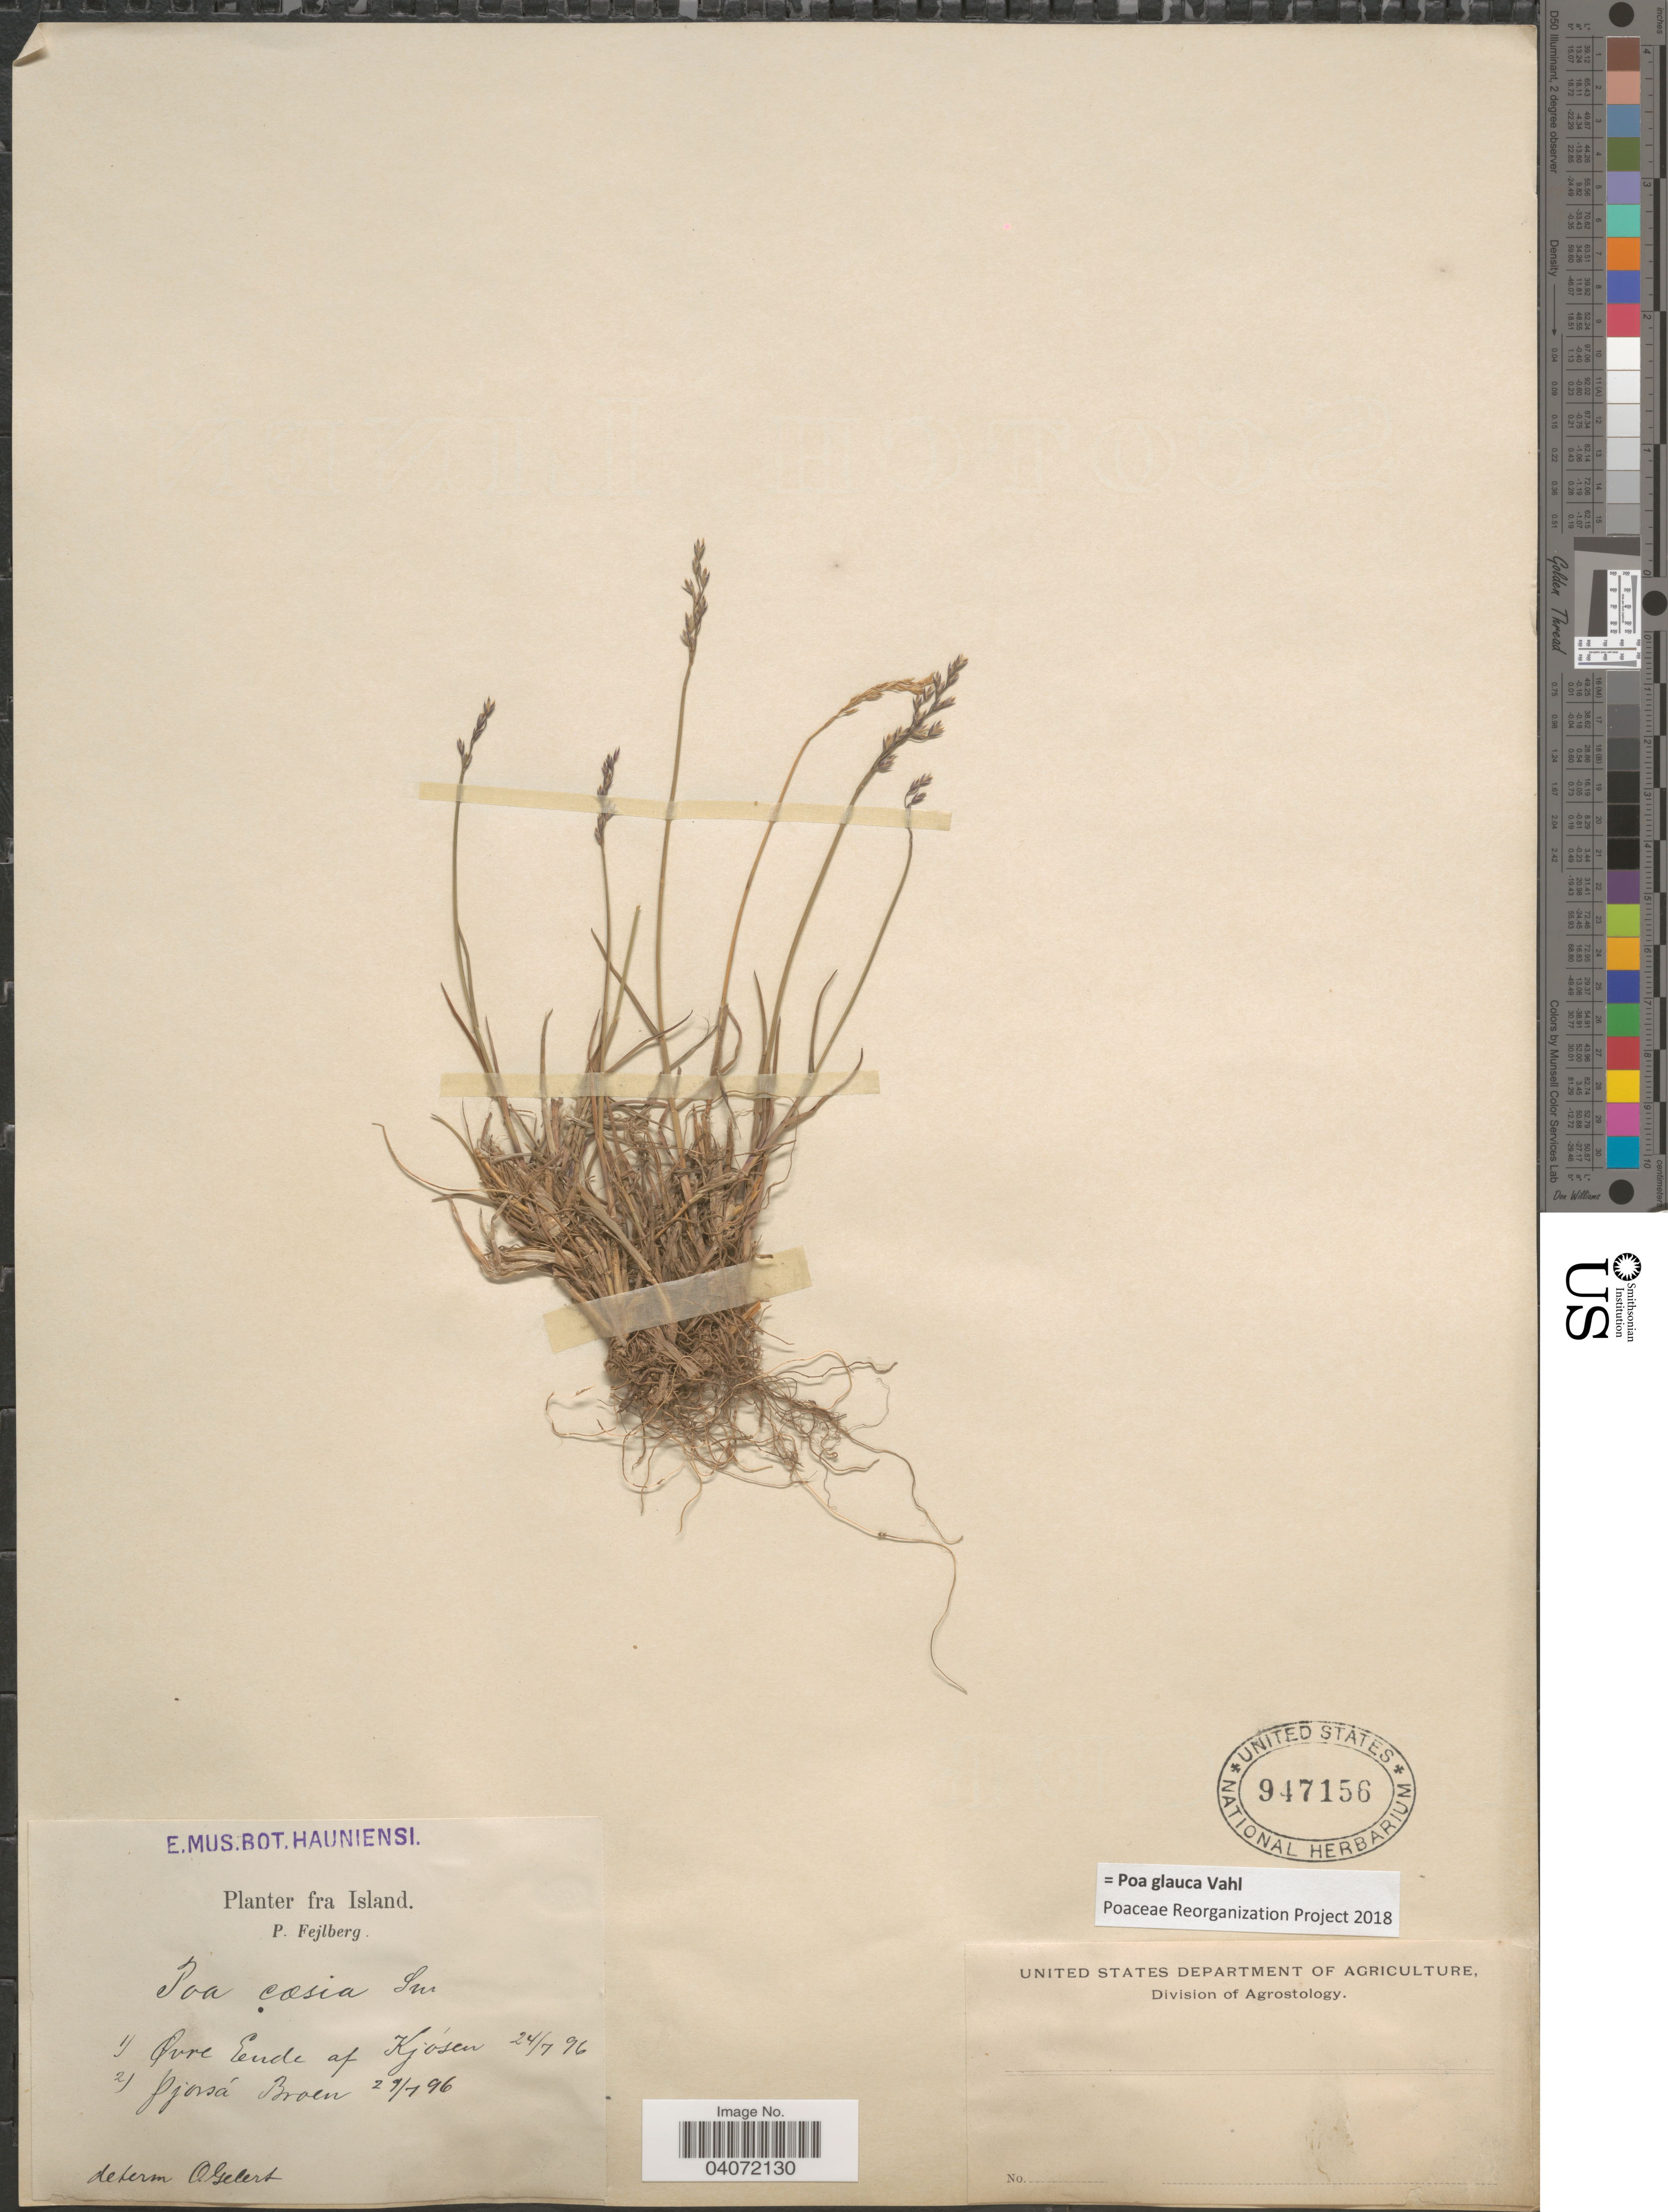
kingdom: Plantae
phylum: Tracheophyta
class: Liliopsida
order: Poales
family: Poaceae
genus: Poa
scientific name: Poa glauca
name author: Vahl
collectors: P. Fejlberg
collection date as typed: Transcribed d/m/y: 24/7/96 to 29/7/96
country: Norway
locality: Fra Island. Qvre Eende af Kjósen. Pjorsá Broen.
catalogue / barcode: US 947156